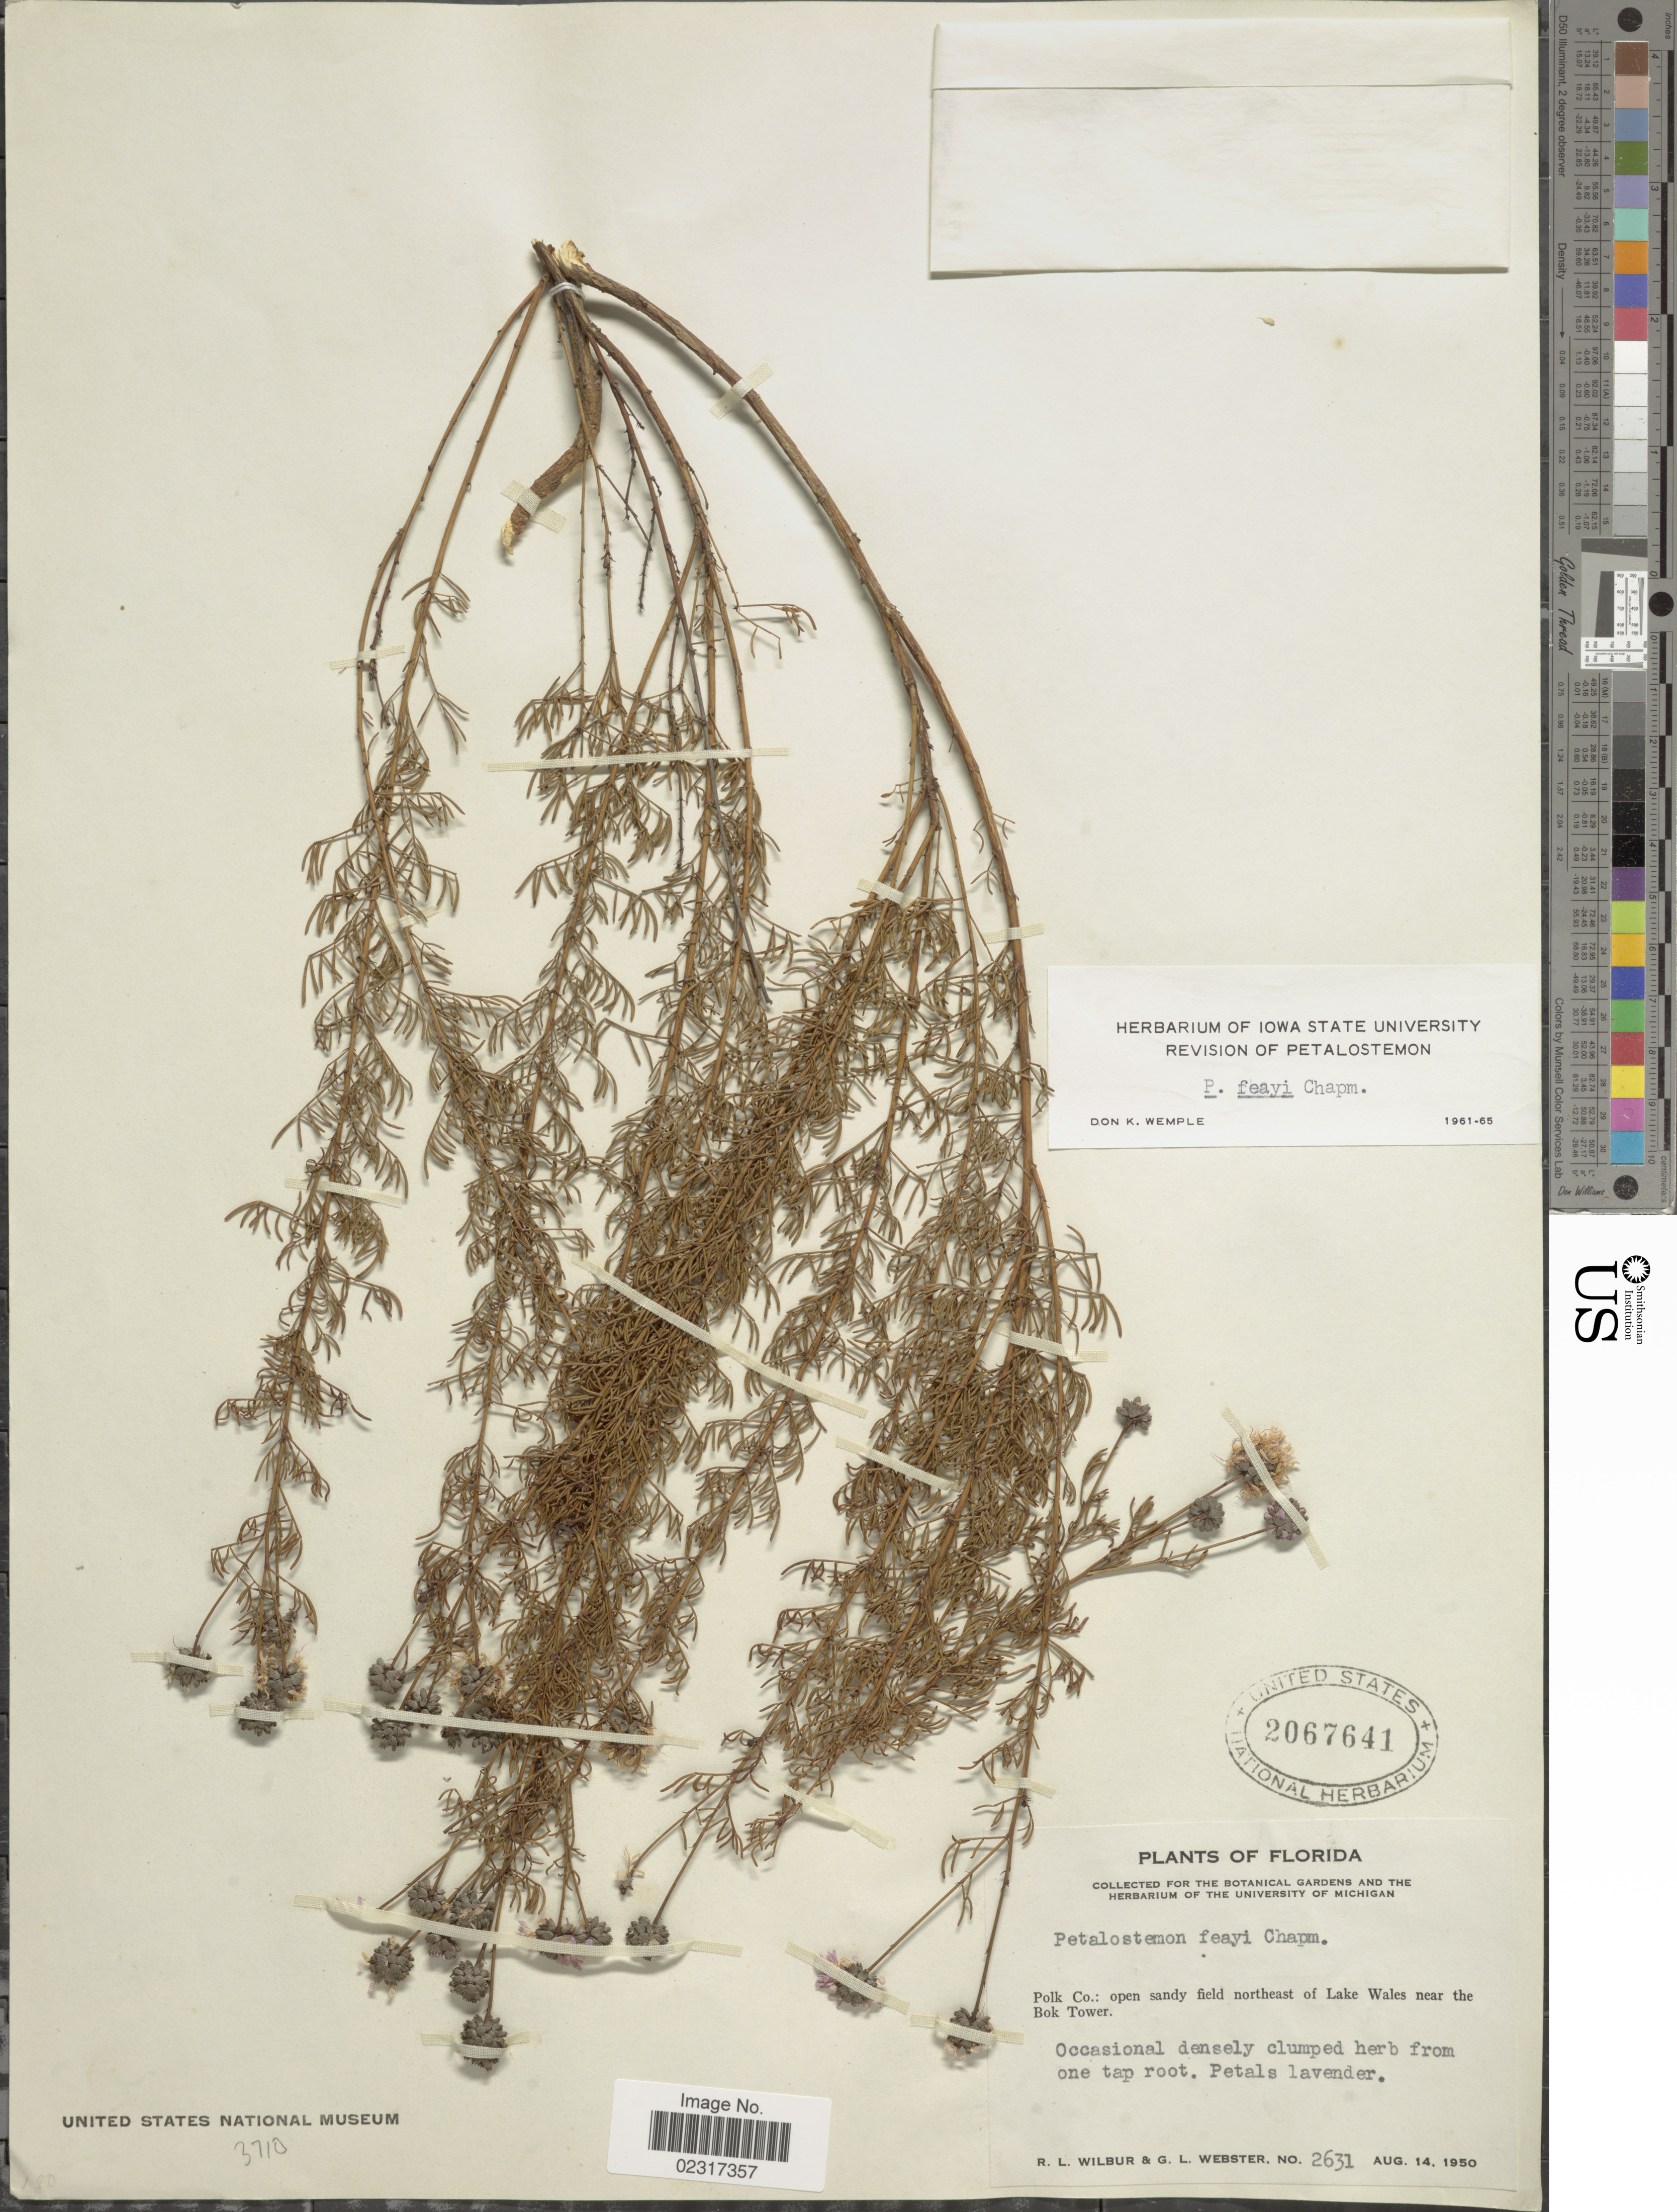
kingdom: Plantae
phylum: Tracheophyta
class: Magnoliopsida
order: Fabales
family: Fabaceae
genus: Dalea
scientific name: Dalea feayi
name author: (Chapm.) Barneby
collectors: R. L. Wilbur & G. L. Webster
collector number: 2631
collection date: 1950-08-14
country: United States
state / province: Florida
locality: Polk Co.: open sandy field northeast of Lake Wales near the Bok Tower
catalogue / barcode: US 2067641